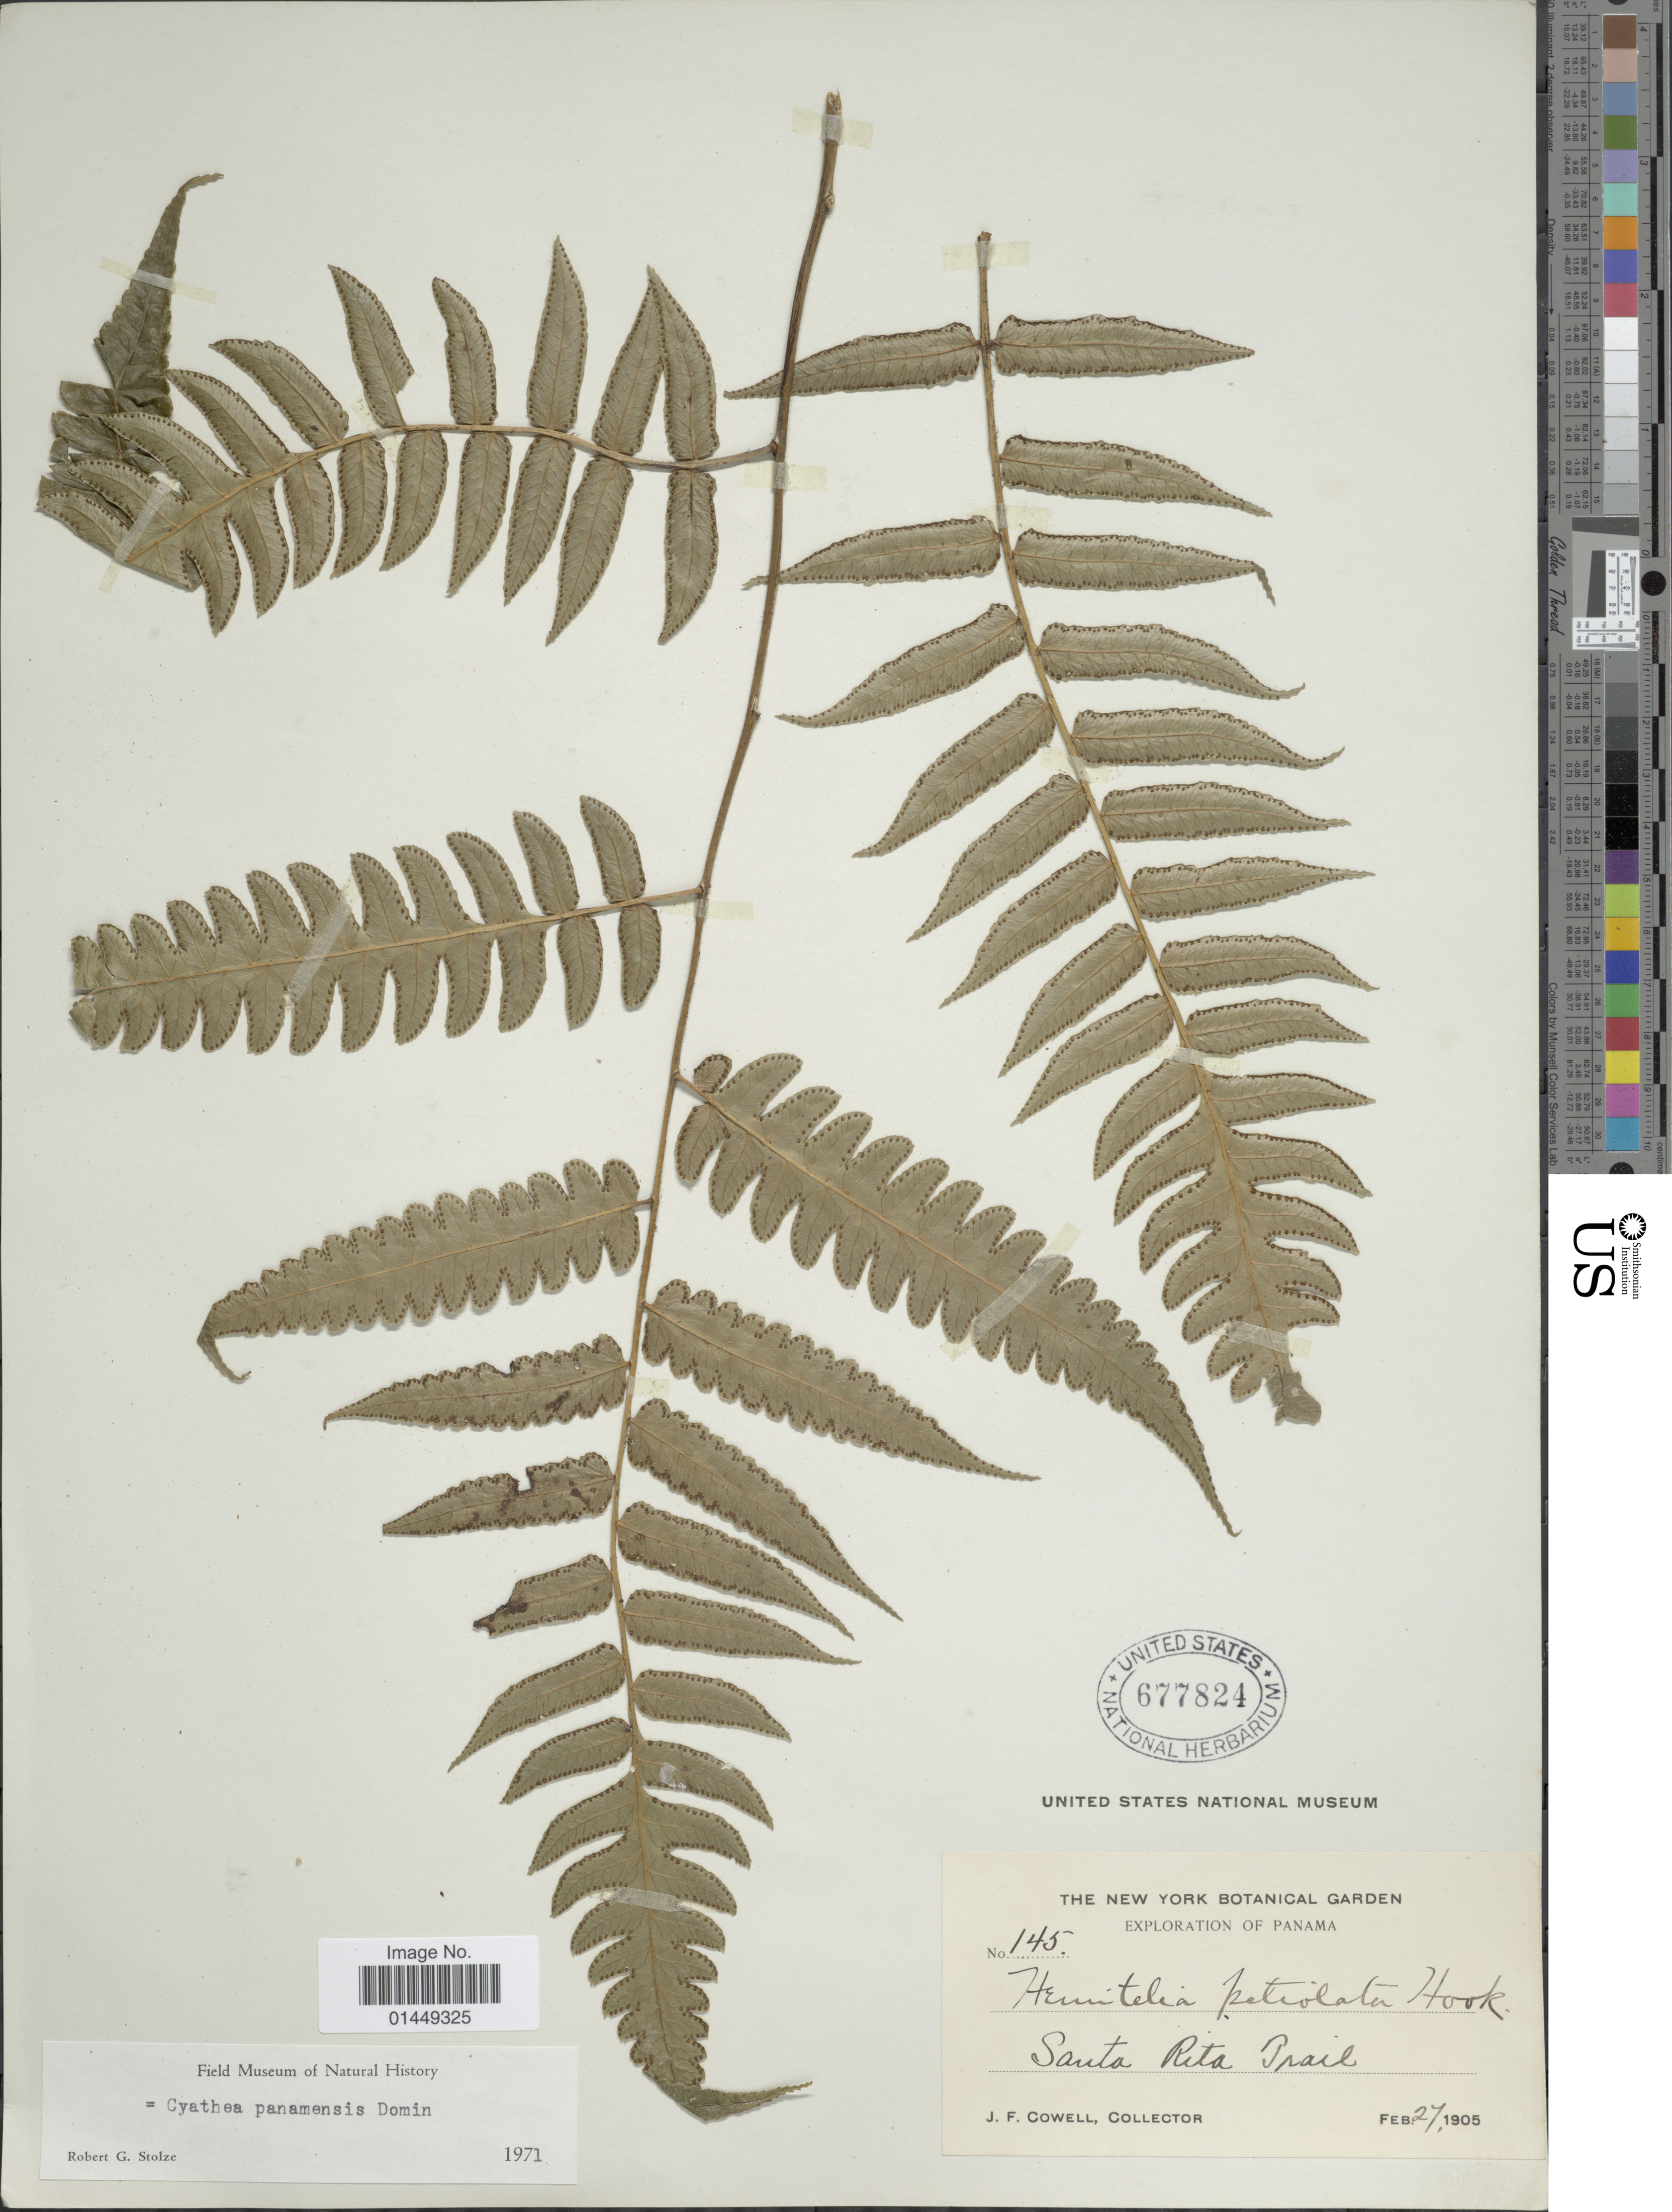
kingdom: Plantae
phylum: Tracheophyta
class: Polypodiopsida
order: Cyatheales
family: Cyatheaceae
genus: Cyathea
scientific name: Cyathea petiolata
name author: (Hook.) R.M. Tryon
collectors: J. F. Cowell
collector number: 145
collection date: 1905-02-27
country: Panama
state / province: Panamá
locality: Panama. Santa Rita Trail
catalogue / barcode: US 677824